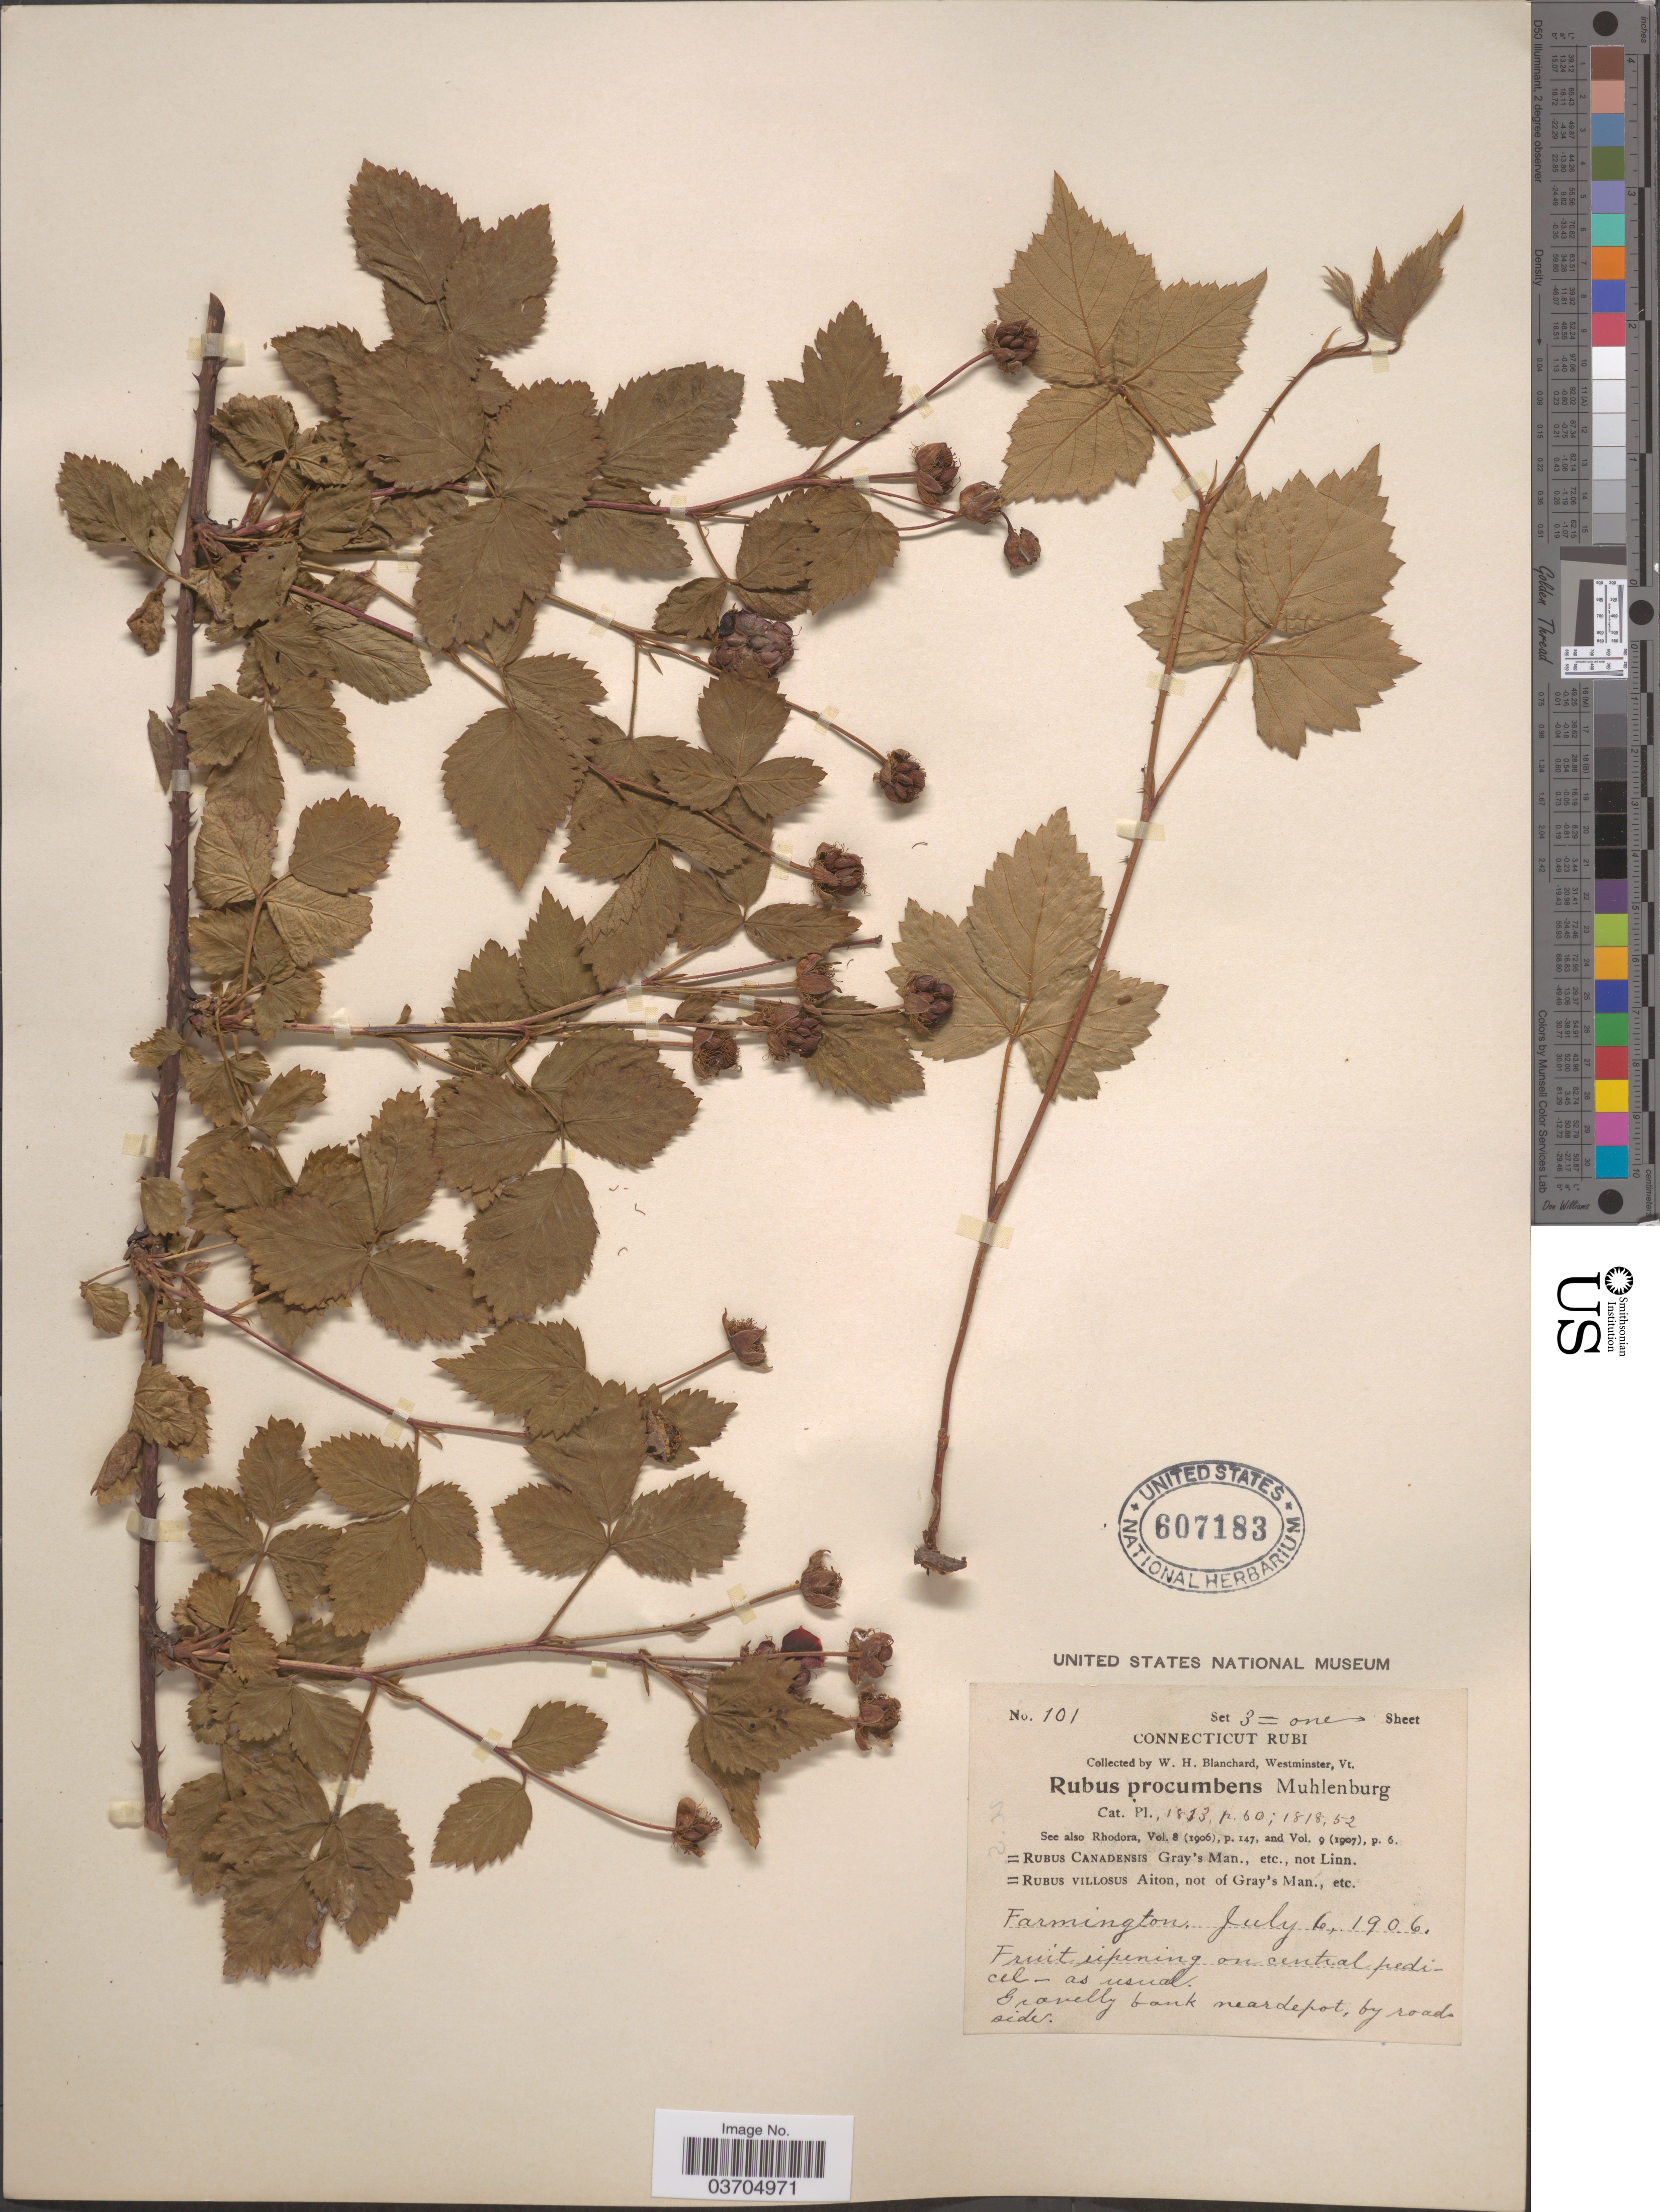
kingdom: Plantae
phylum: Tracheophyta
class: Magnoliopsida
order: Rosales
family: Rosaceae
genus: Rubus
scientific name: Rubus procumbens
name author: Muhl.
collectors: W. H. Blanchard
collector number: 101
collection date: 1906-07-06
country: United States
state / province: Connecticut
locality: Farmington.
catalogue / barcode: US 607183